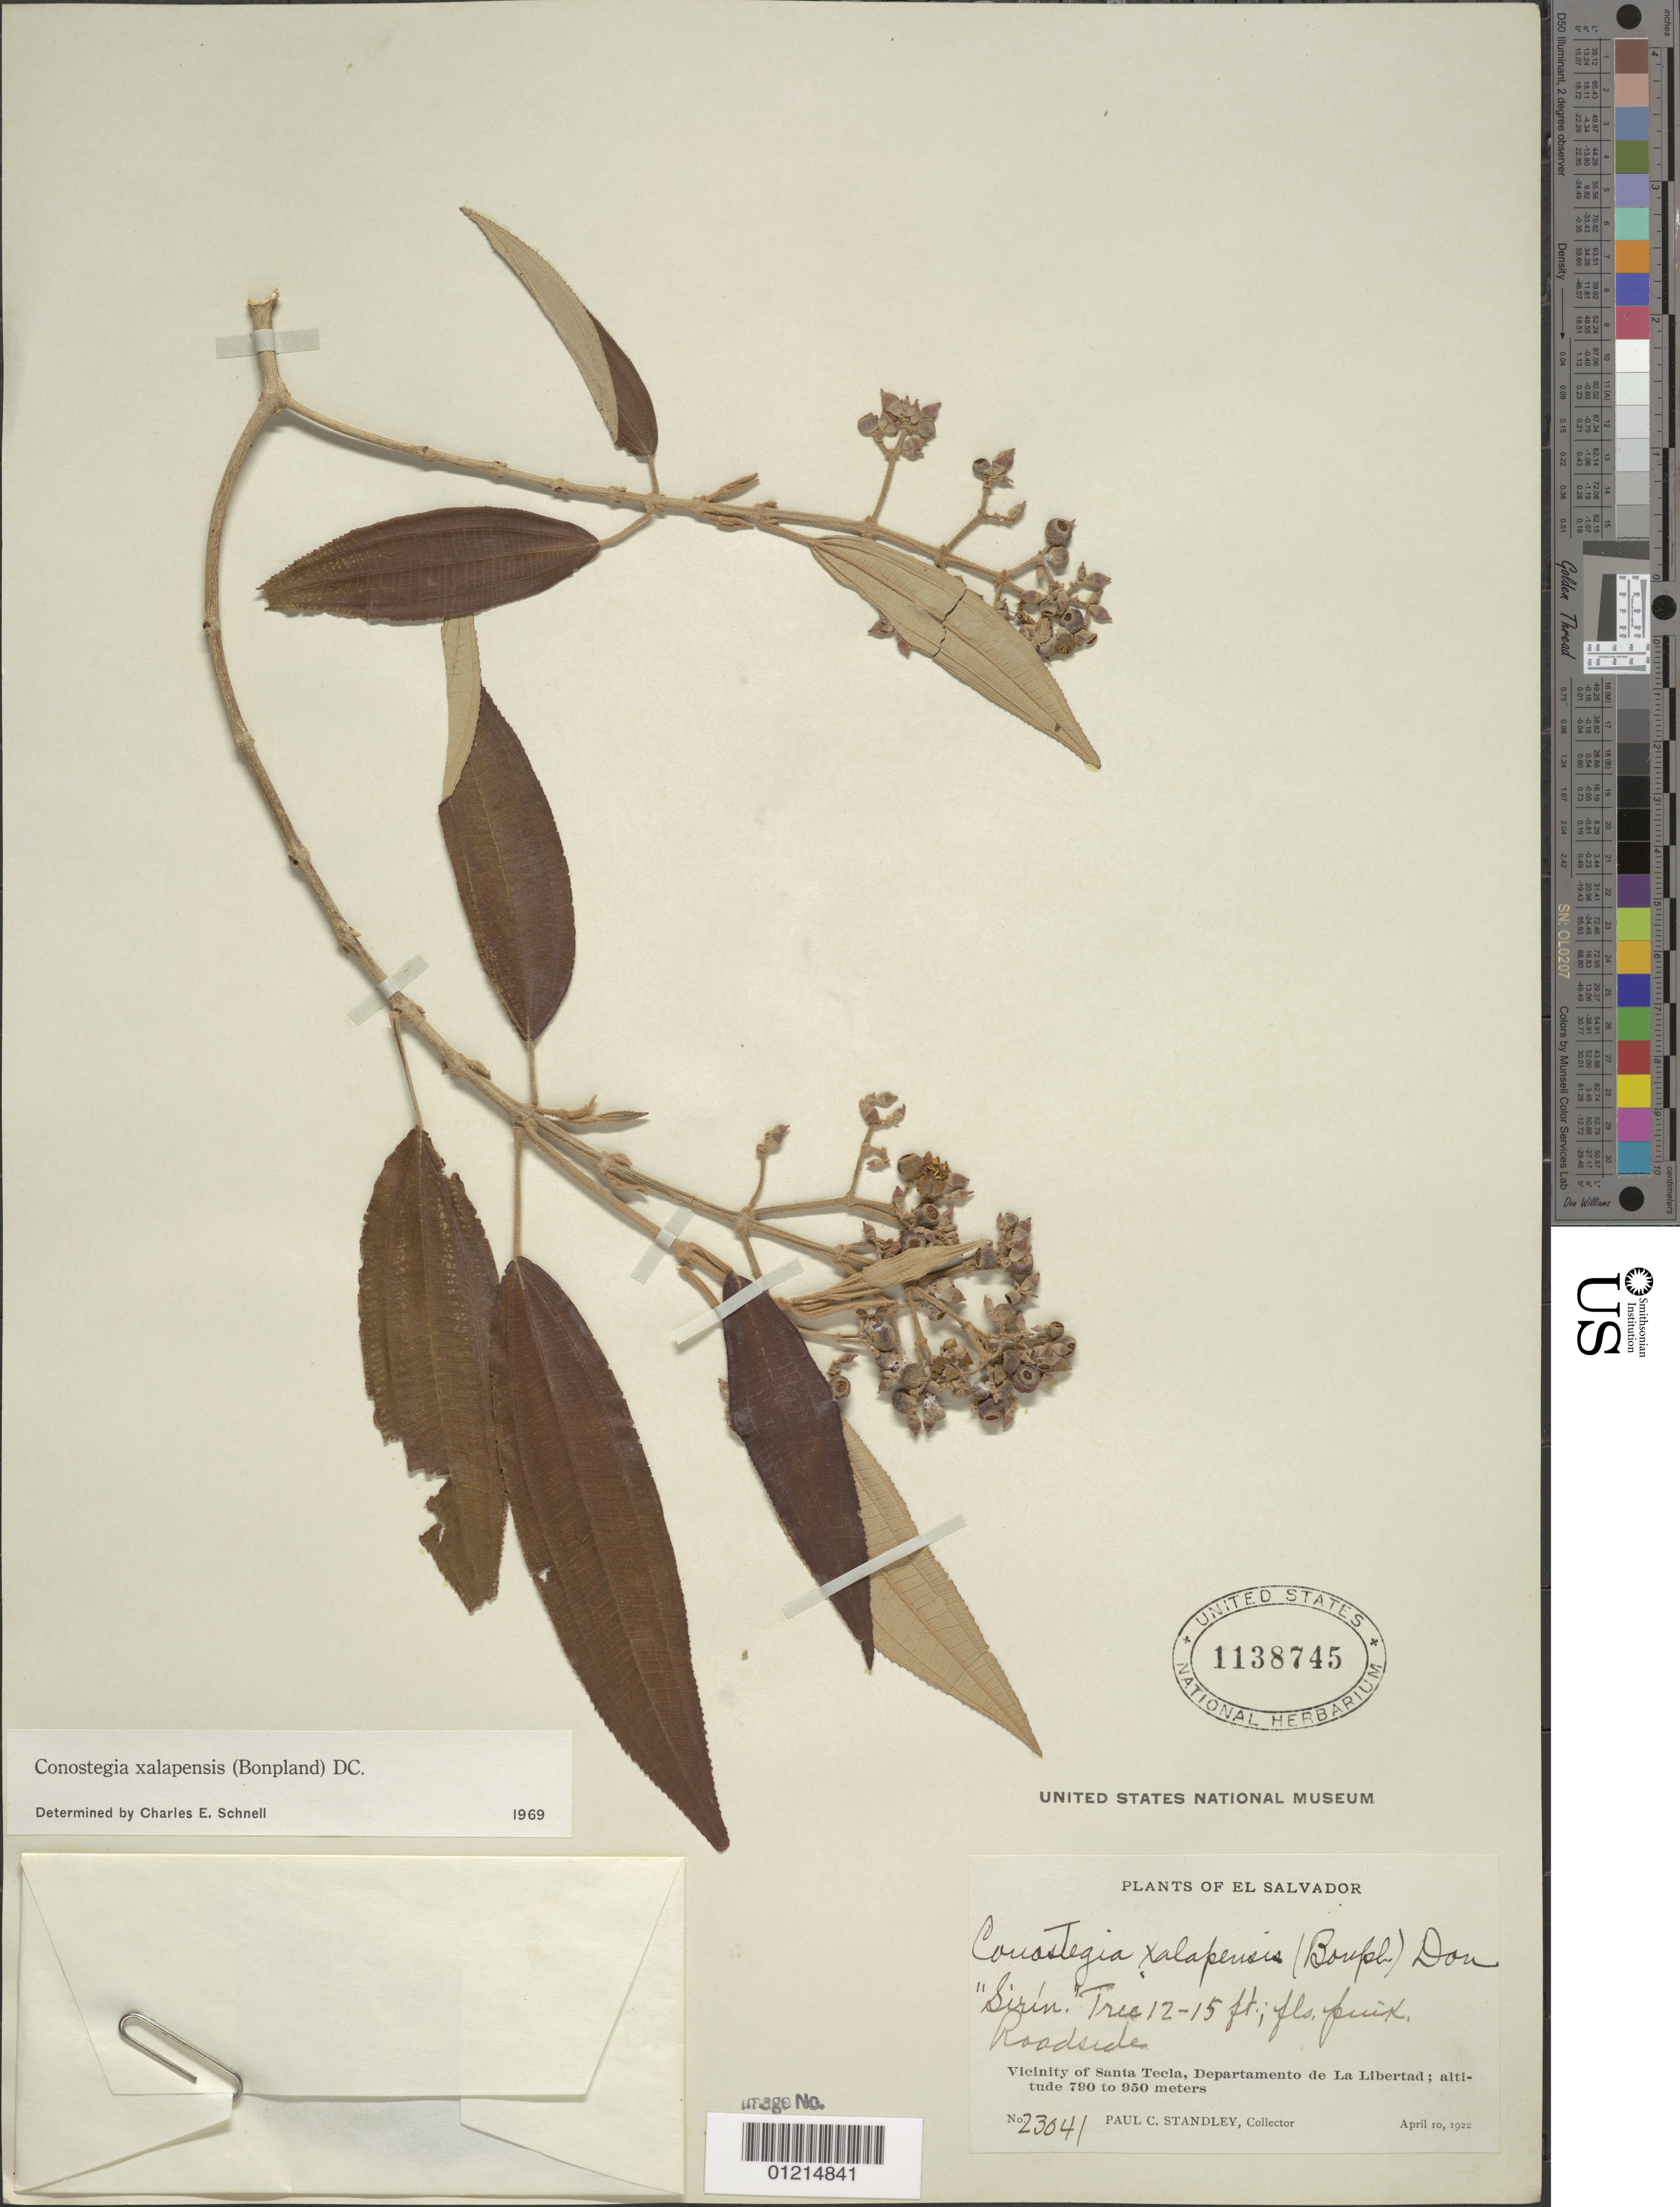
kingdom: Plantae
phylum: Tracheophyta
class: Magnoliopsida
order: Myrtales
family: Melastomataceae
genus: Conostegia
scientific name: Conostegia quadrangularis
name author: Schltdl. ex Steud.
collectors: P. C. Standley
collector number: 23041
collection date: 1922-04-10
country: El Salvador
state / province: La Libertad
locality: Vicinity of Santa Tecla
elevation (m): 790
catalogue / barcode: US 1138745